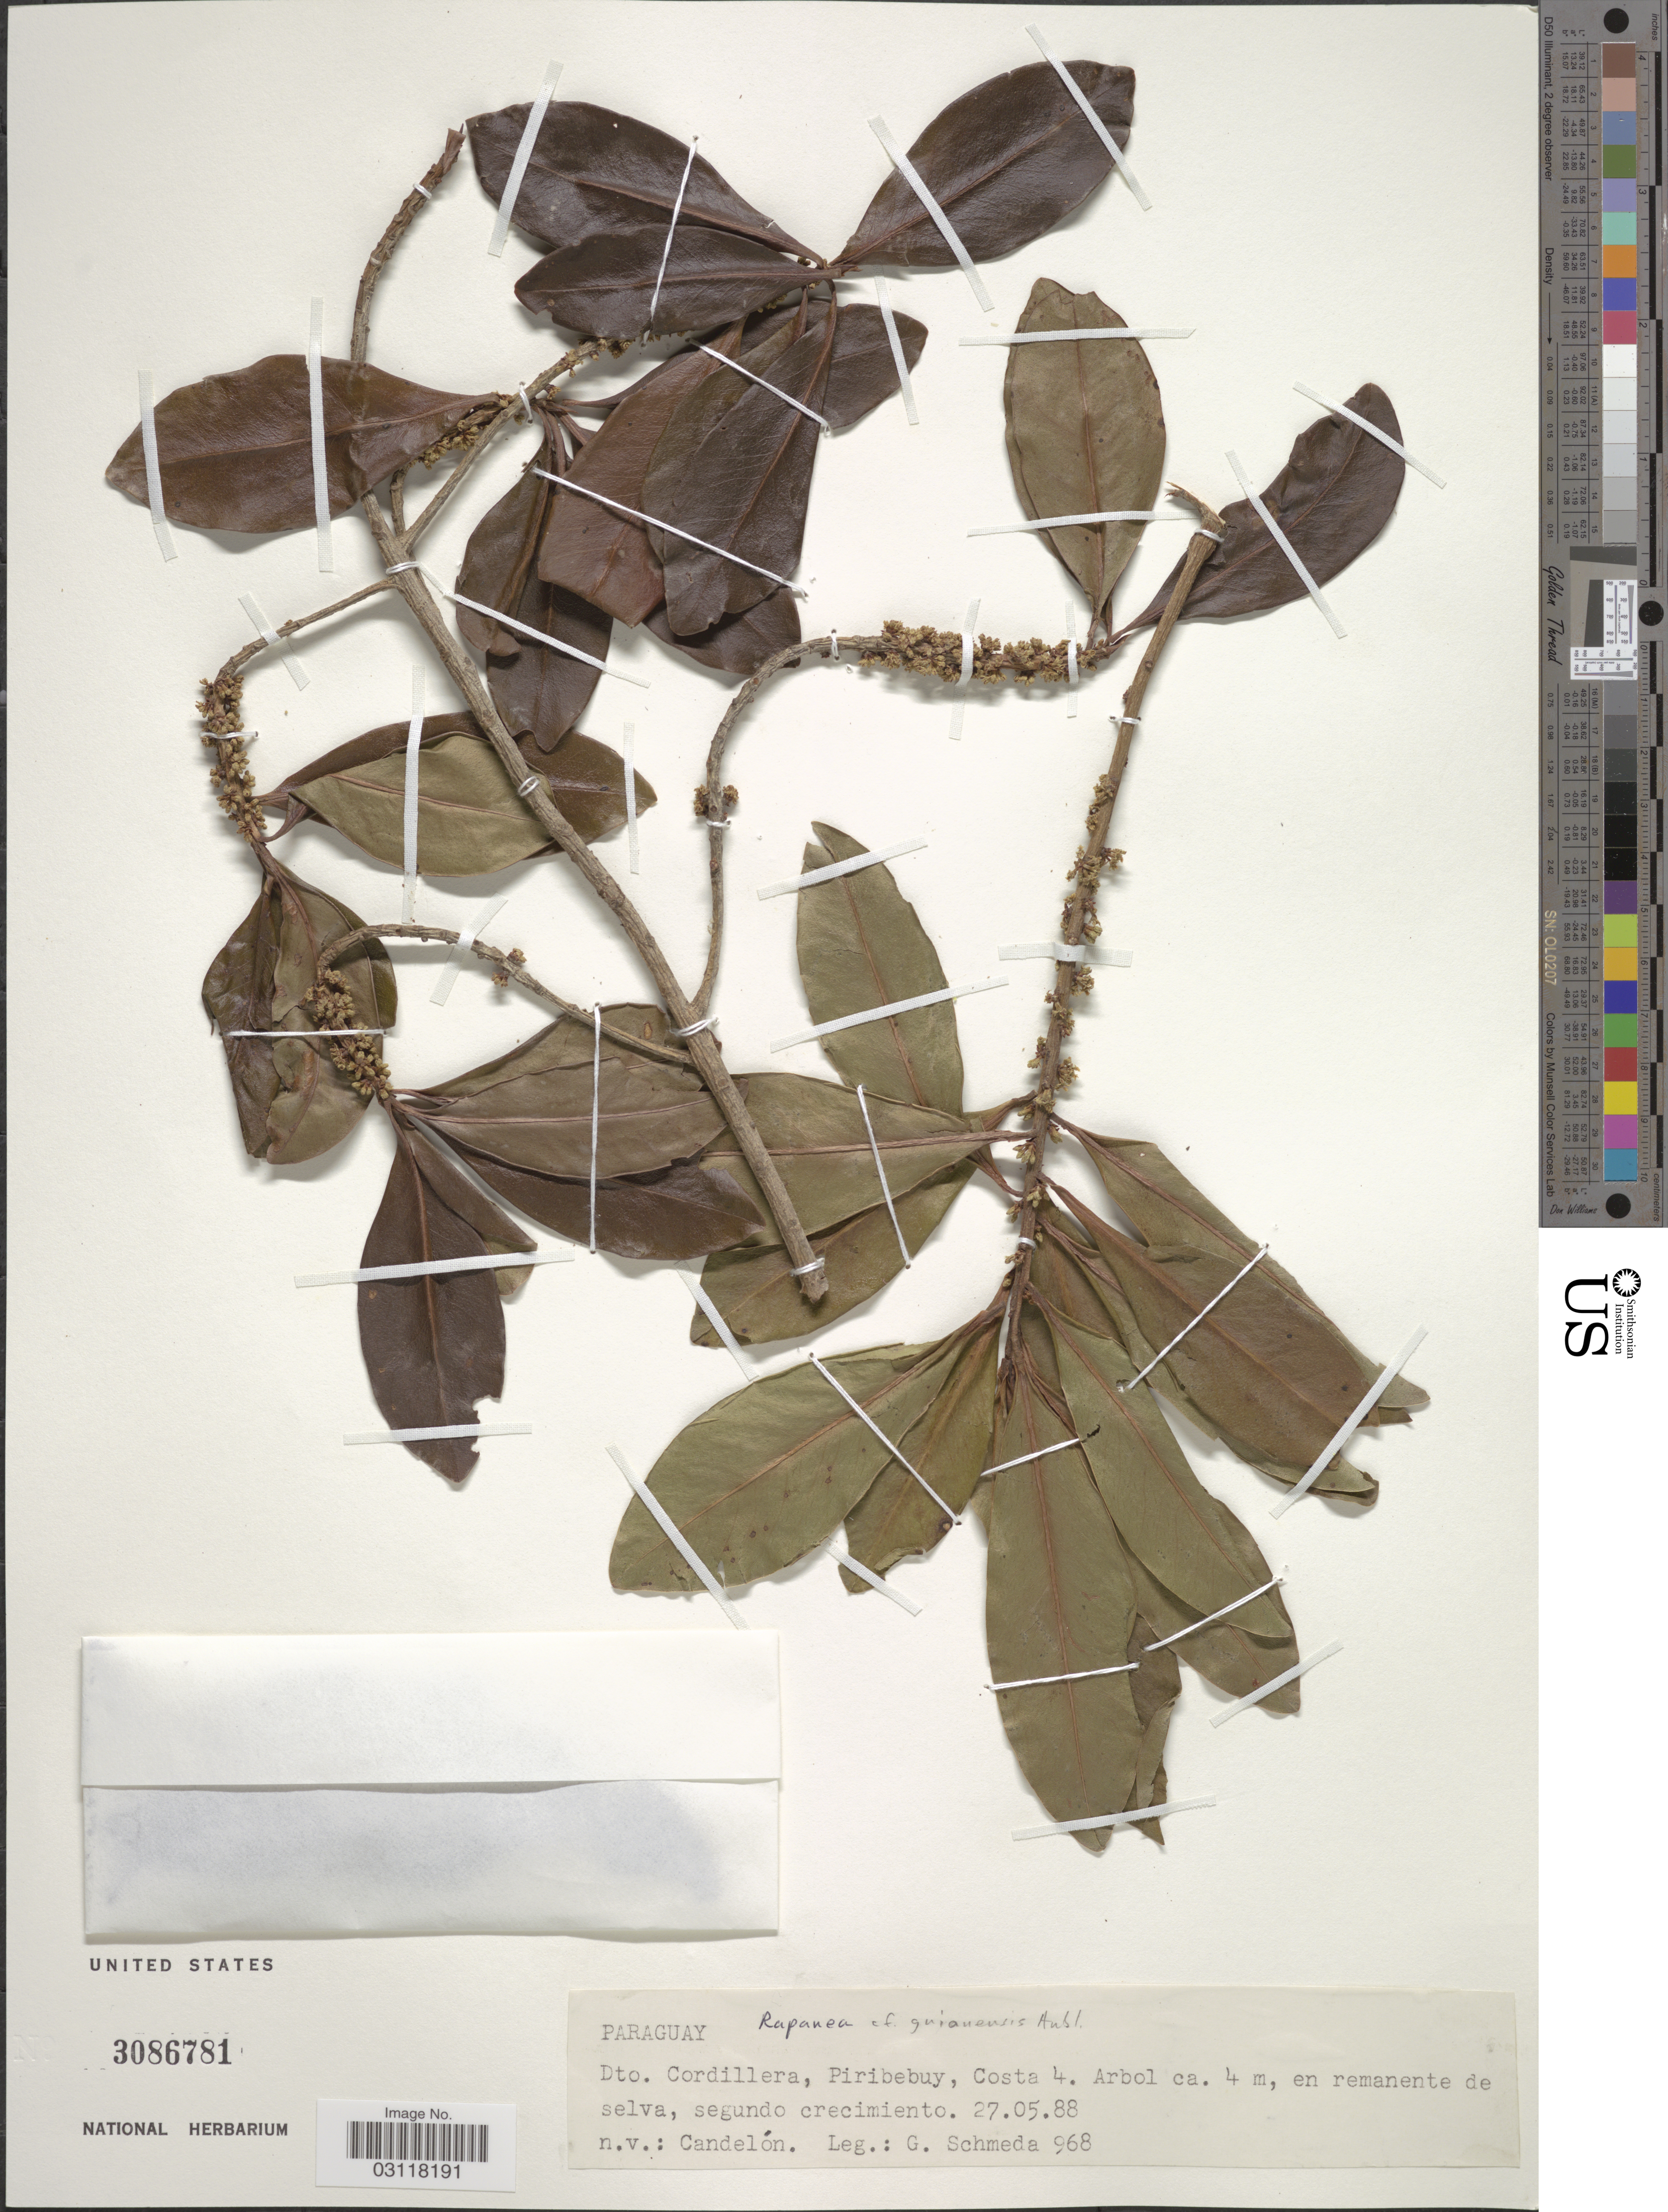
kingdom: Plantae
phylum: Tracheophyta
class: Magnoliopsida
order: Ericales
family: Primulaceae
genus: Rapanea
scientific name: Rapanea guianensis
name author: Aubl.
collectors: G. Schmeda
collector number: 968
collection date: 1988-05-27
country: Paraguay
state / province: Cordillera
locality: Dto. Cordillera, Piribebuy, Costa 4.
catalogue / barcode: US 3086781